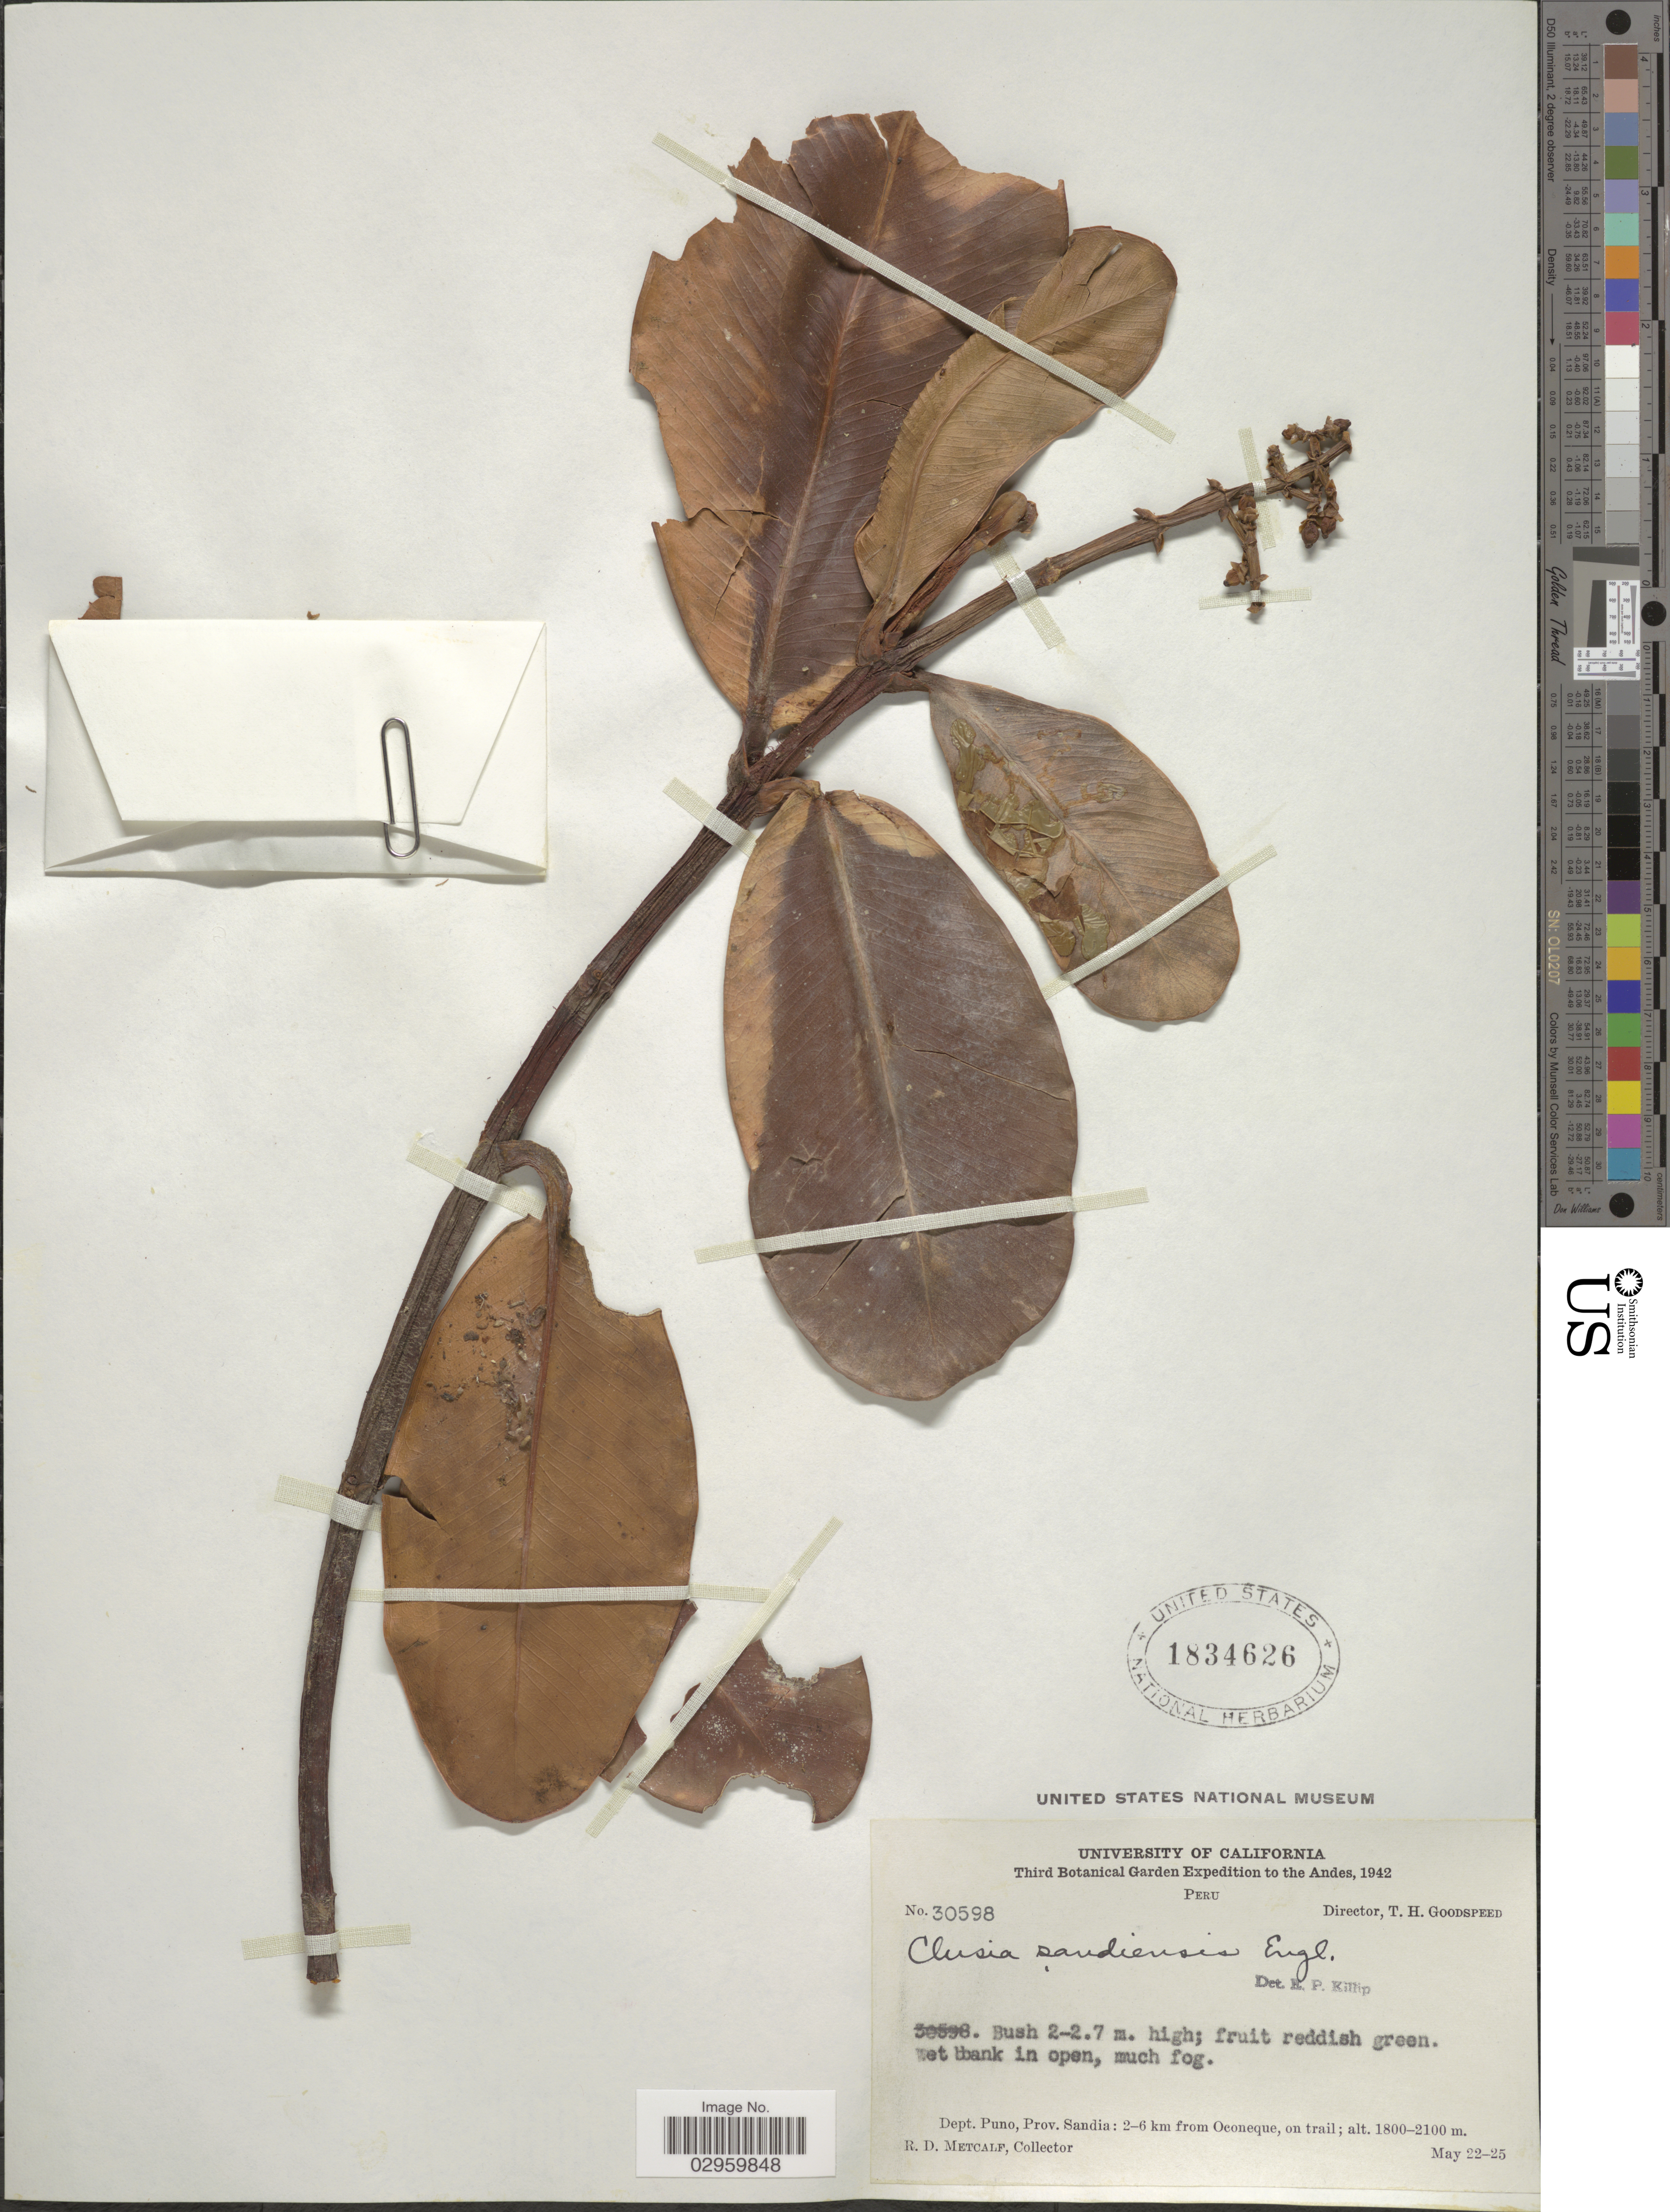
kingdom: Plantae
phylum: Tracheophyta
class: Magnoliopsida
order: Malpighiales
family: Clusiaceae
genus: Clusia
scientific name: Clusia sandiensis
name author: Engl.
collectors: R. D. Metcalf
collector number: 30598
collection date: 1942-05-22/1942-05-25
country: Peru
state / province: Puno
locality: Andes, Dept. Puno, Prov. Sandia: 2-6 km from Oconeque, on trail.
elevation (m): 1800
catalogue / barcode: US 1834626